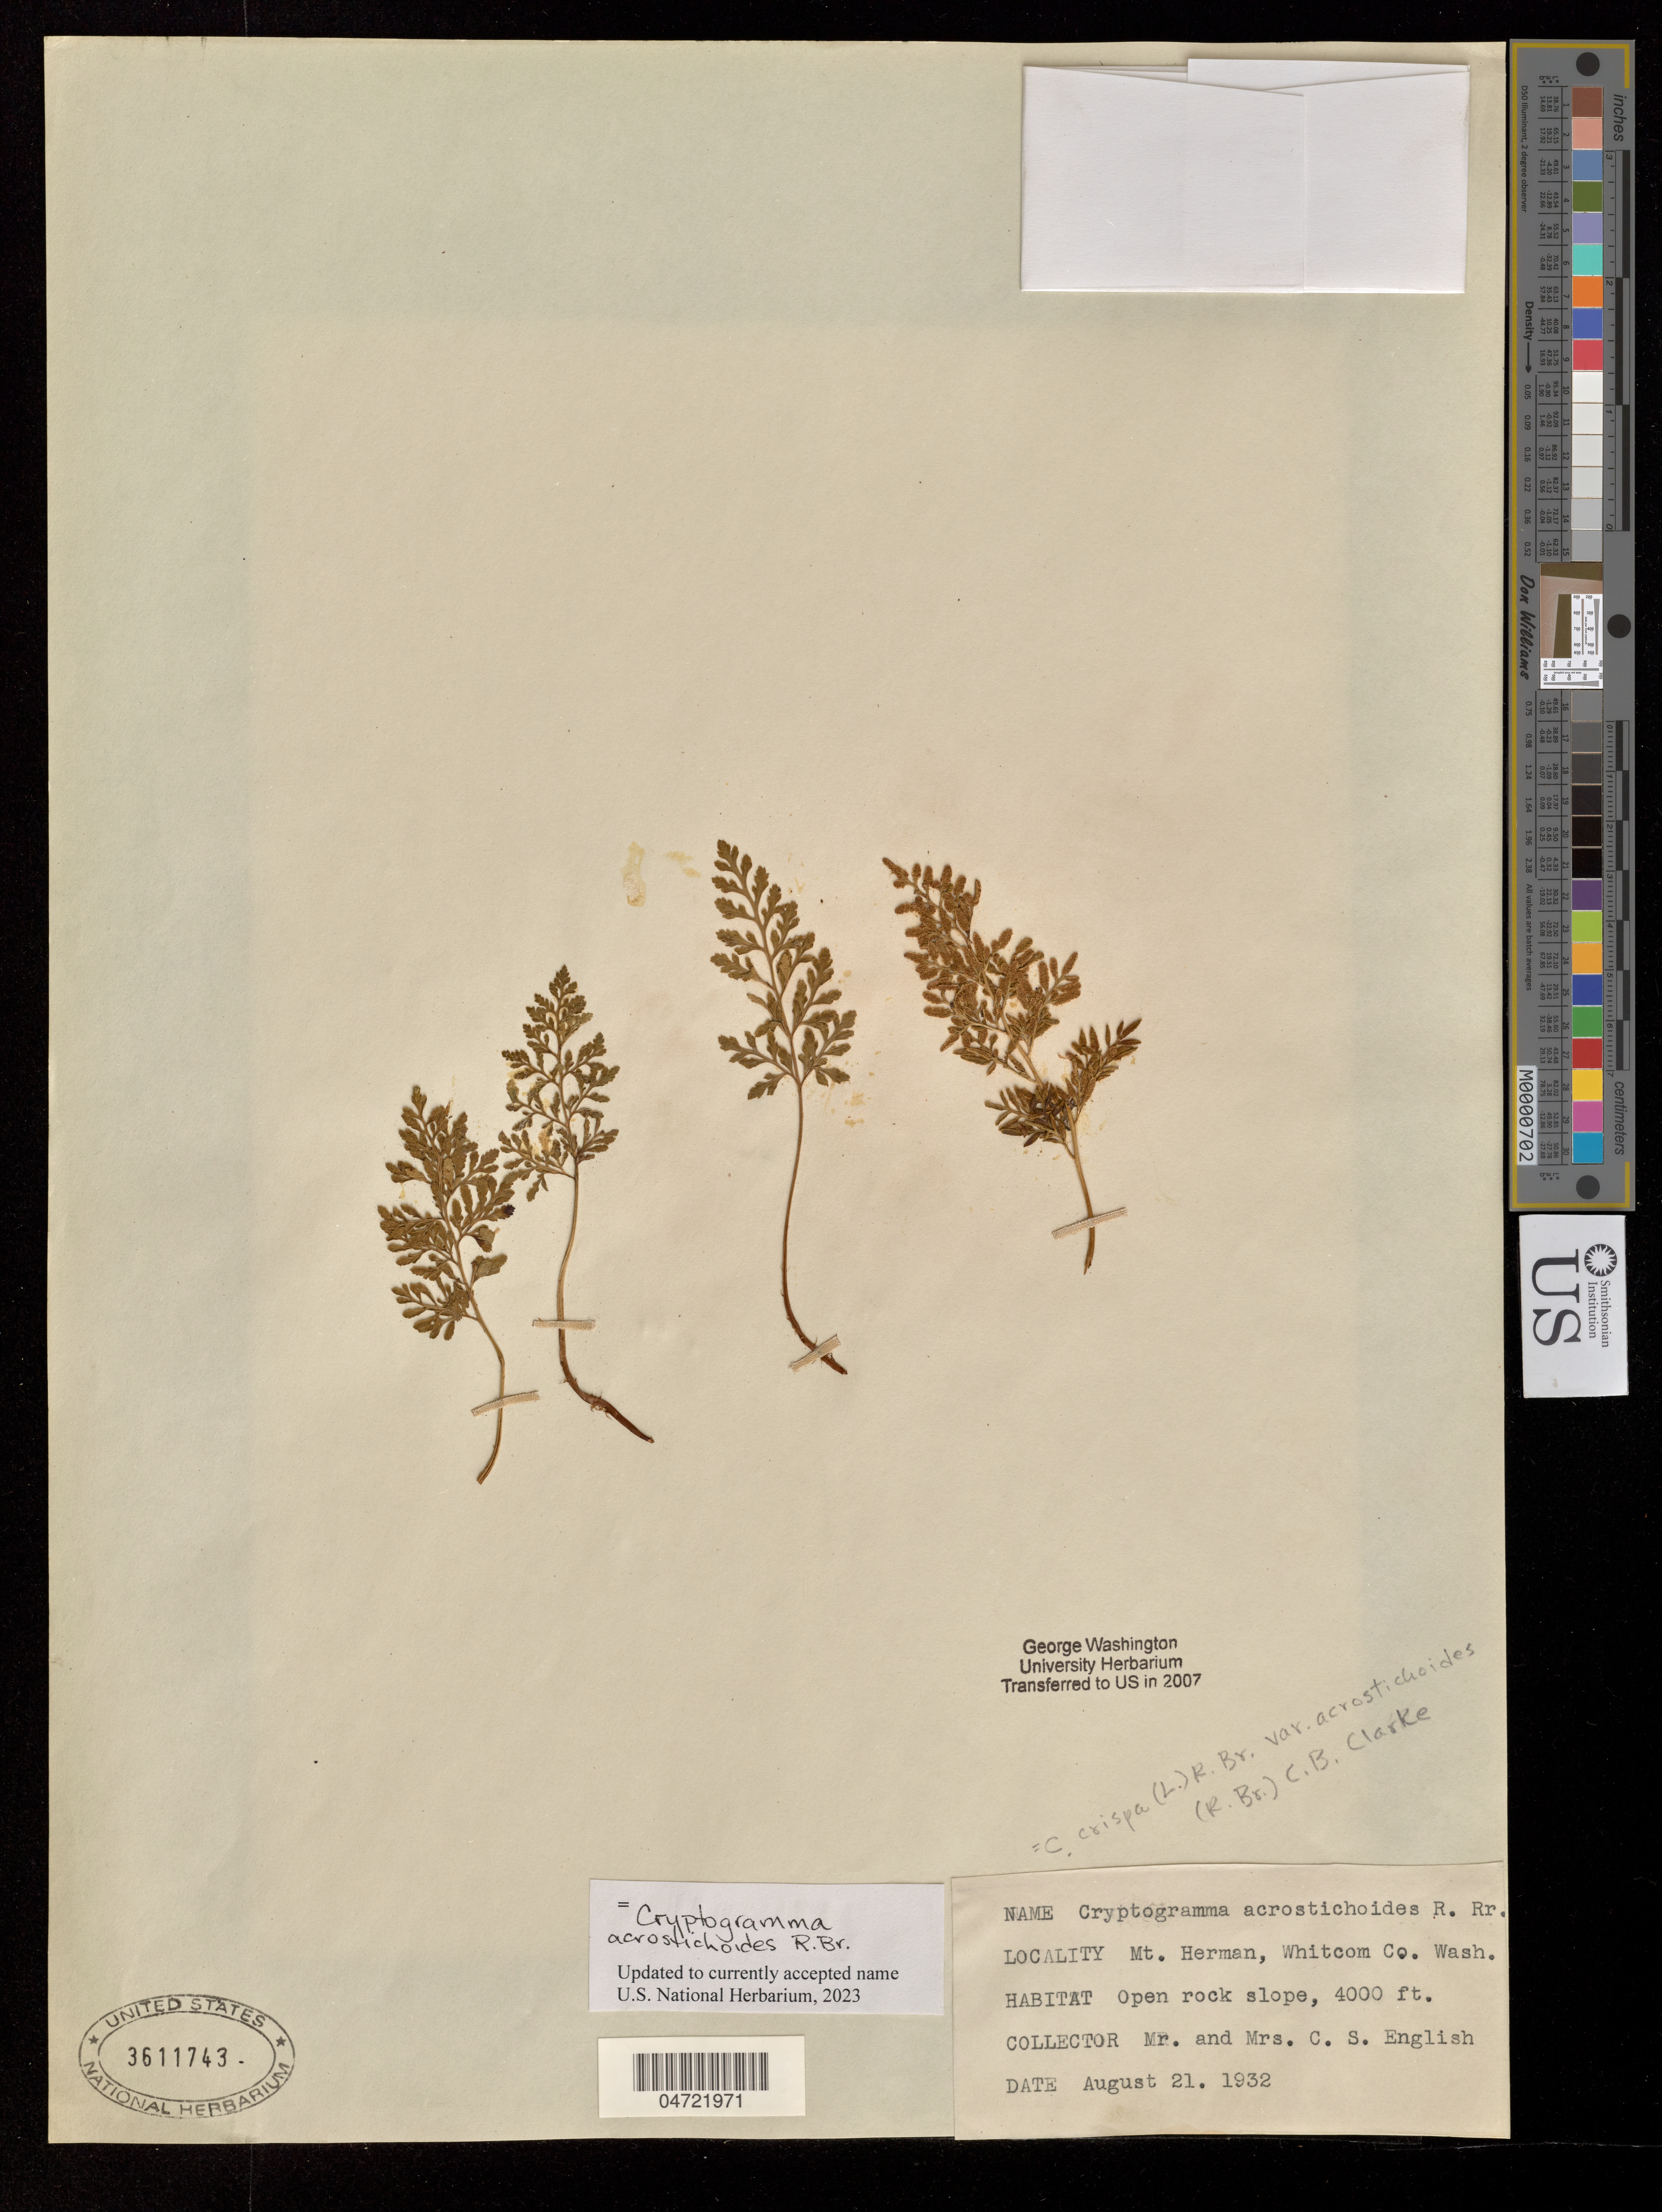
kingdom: Plantae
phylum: Tracheophyta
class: Polypodiopsida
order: Polypodiales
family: Pteridaceae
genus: Cryptogramma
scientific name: Cryptogramma acrostichoides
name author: R. Br.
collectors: C. English & M. English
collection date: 1932-08-21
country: United States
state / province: Washington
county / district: Whatcom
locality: Mt. Herman, Whitcom Co.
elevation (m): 1219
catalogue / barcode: US 3611743